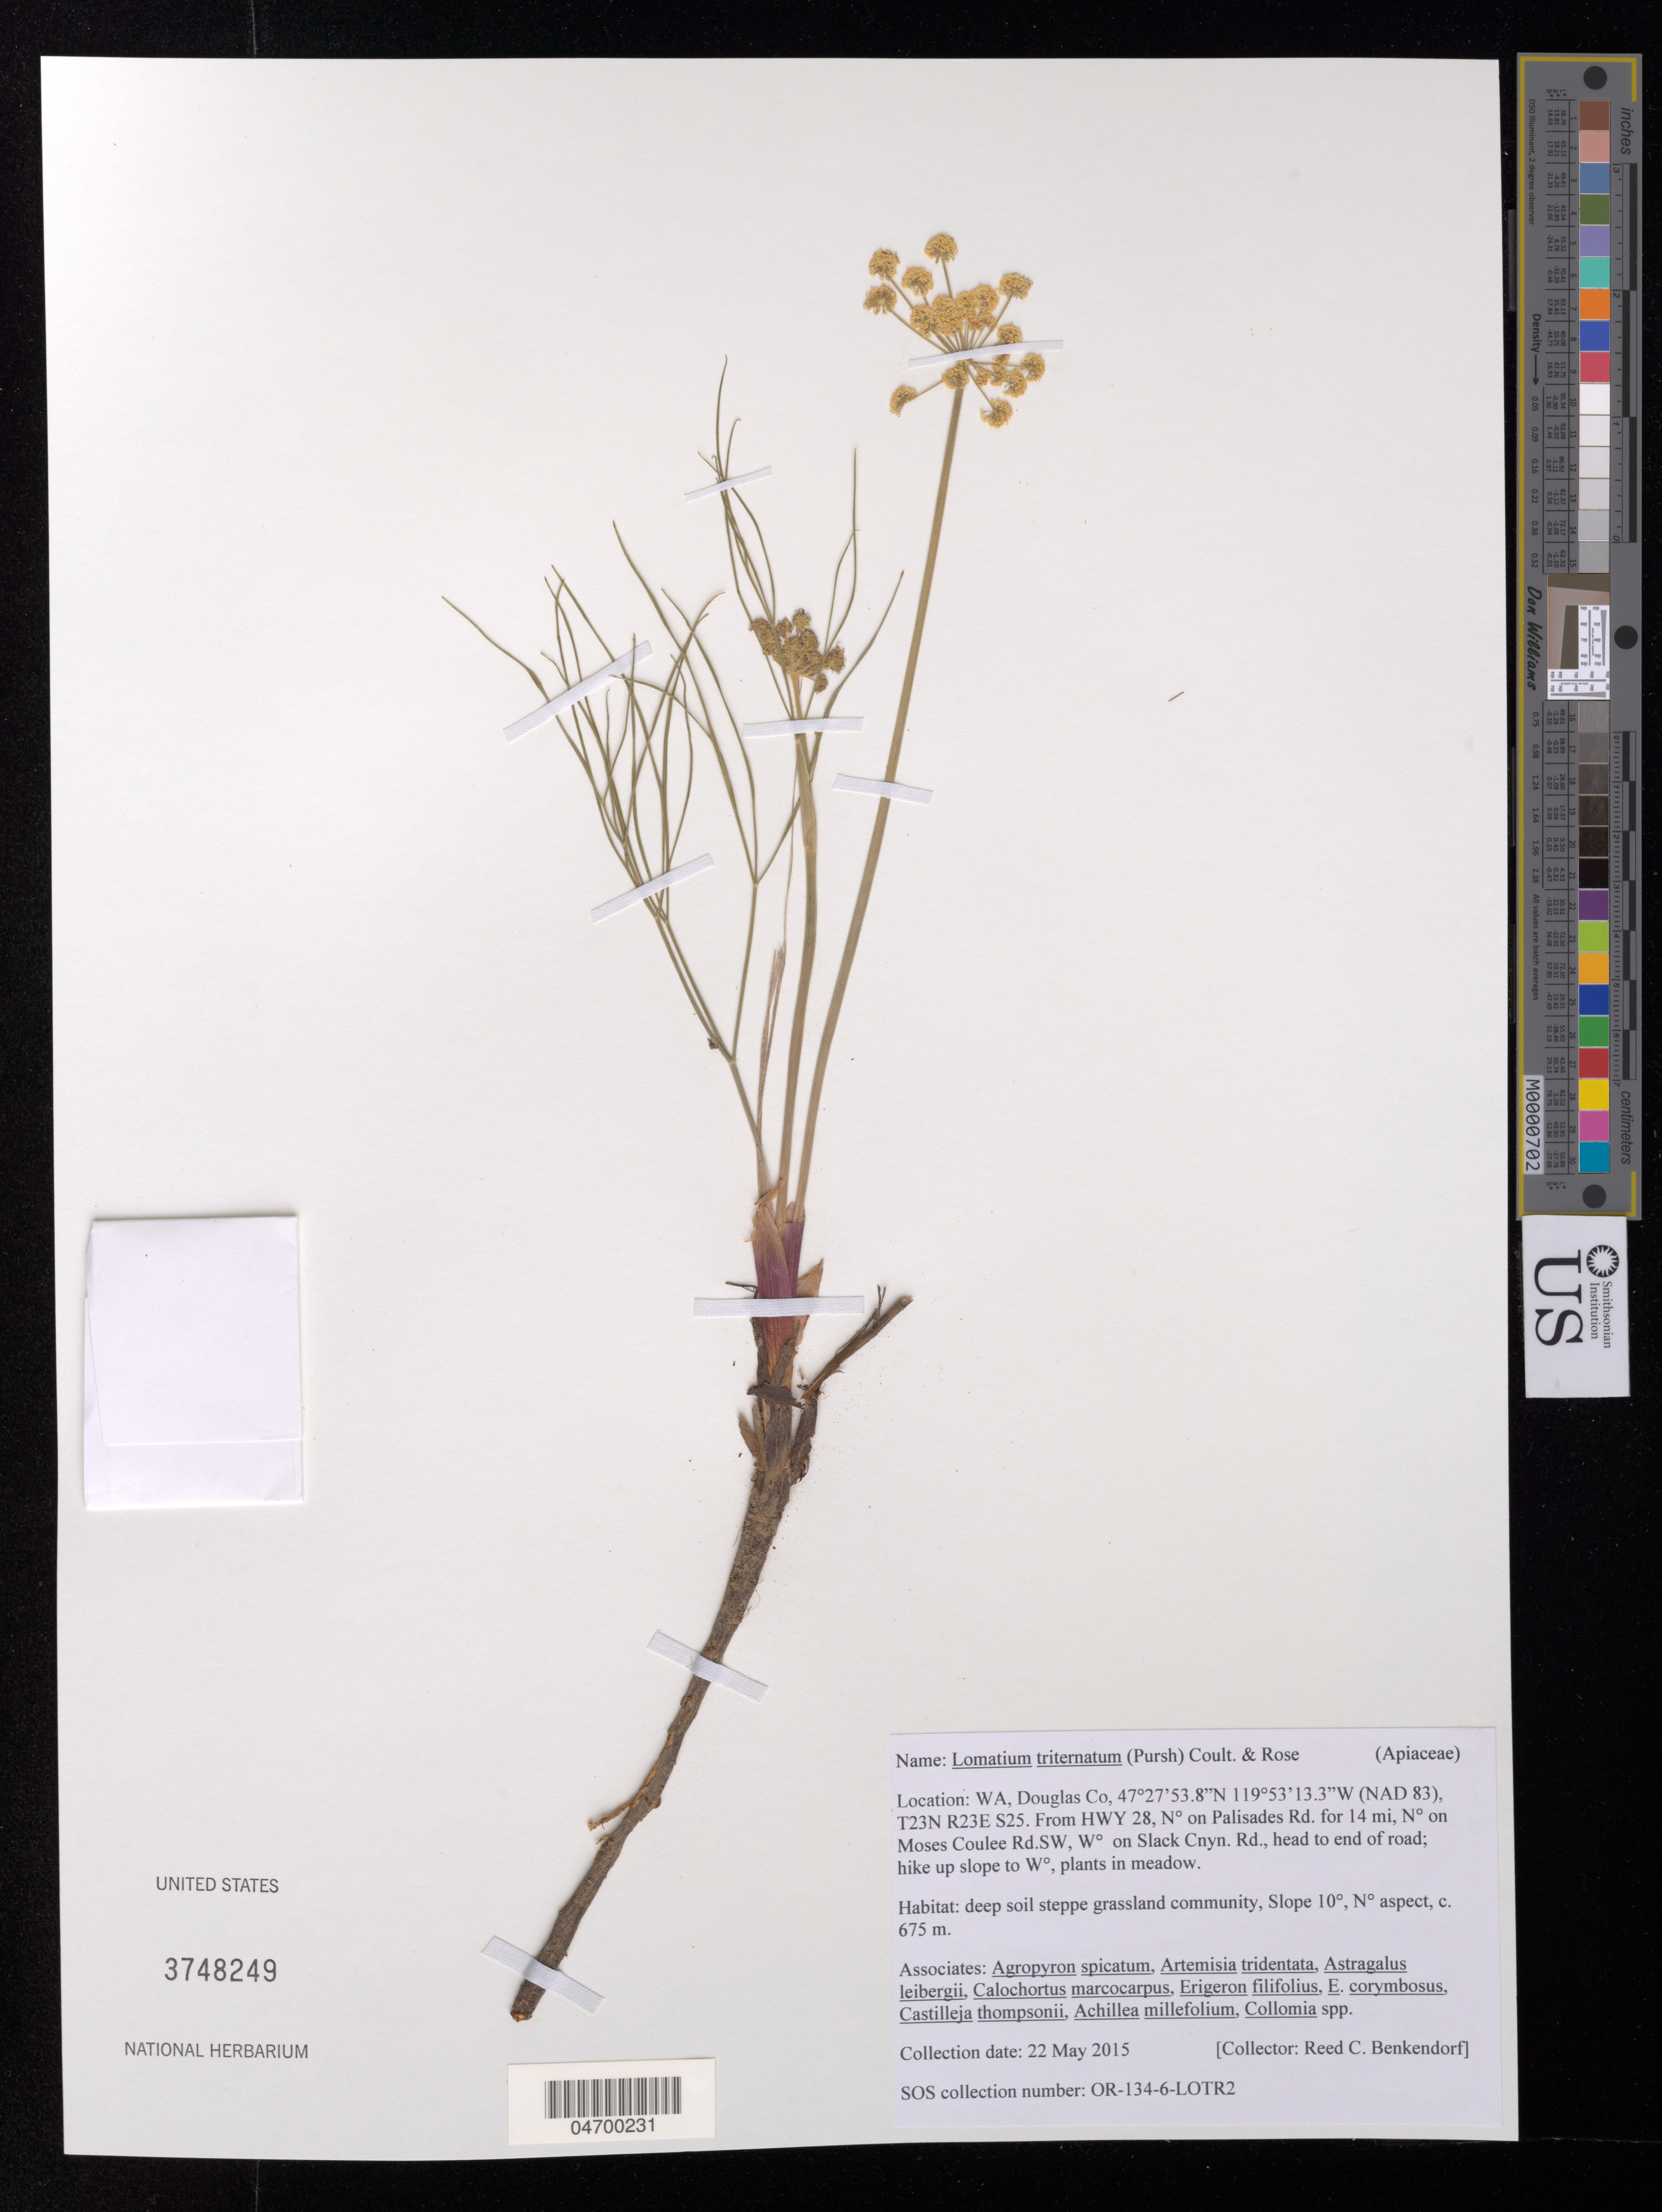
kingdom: Plantae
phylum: Tracheophyta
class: Magnoliopsida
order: Apiales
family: Apiaceae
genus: Lomatium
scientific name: Lomatium triternatum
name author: (Pursh) J.M. Coult. & Rose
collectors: R. Benkendorf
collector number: OR-134-6-LOTR2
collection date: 2015-05-22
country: United States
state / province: Washington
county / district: Douglas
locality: Douglas Co, (NAD 83), T23N R23E S25. From HWY 28, Nº on Palisades Rd. for 14 mi, Nº on Moses Coulee Rd.SW, Wº on Slack Cnyn. Rd., head to end of road; hike up slope to Wº.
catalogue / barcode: US 3748249